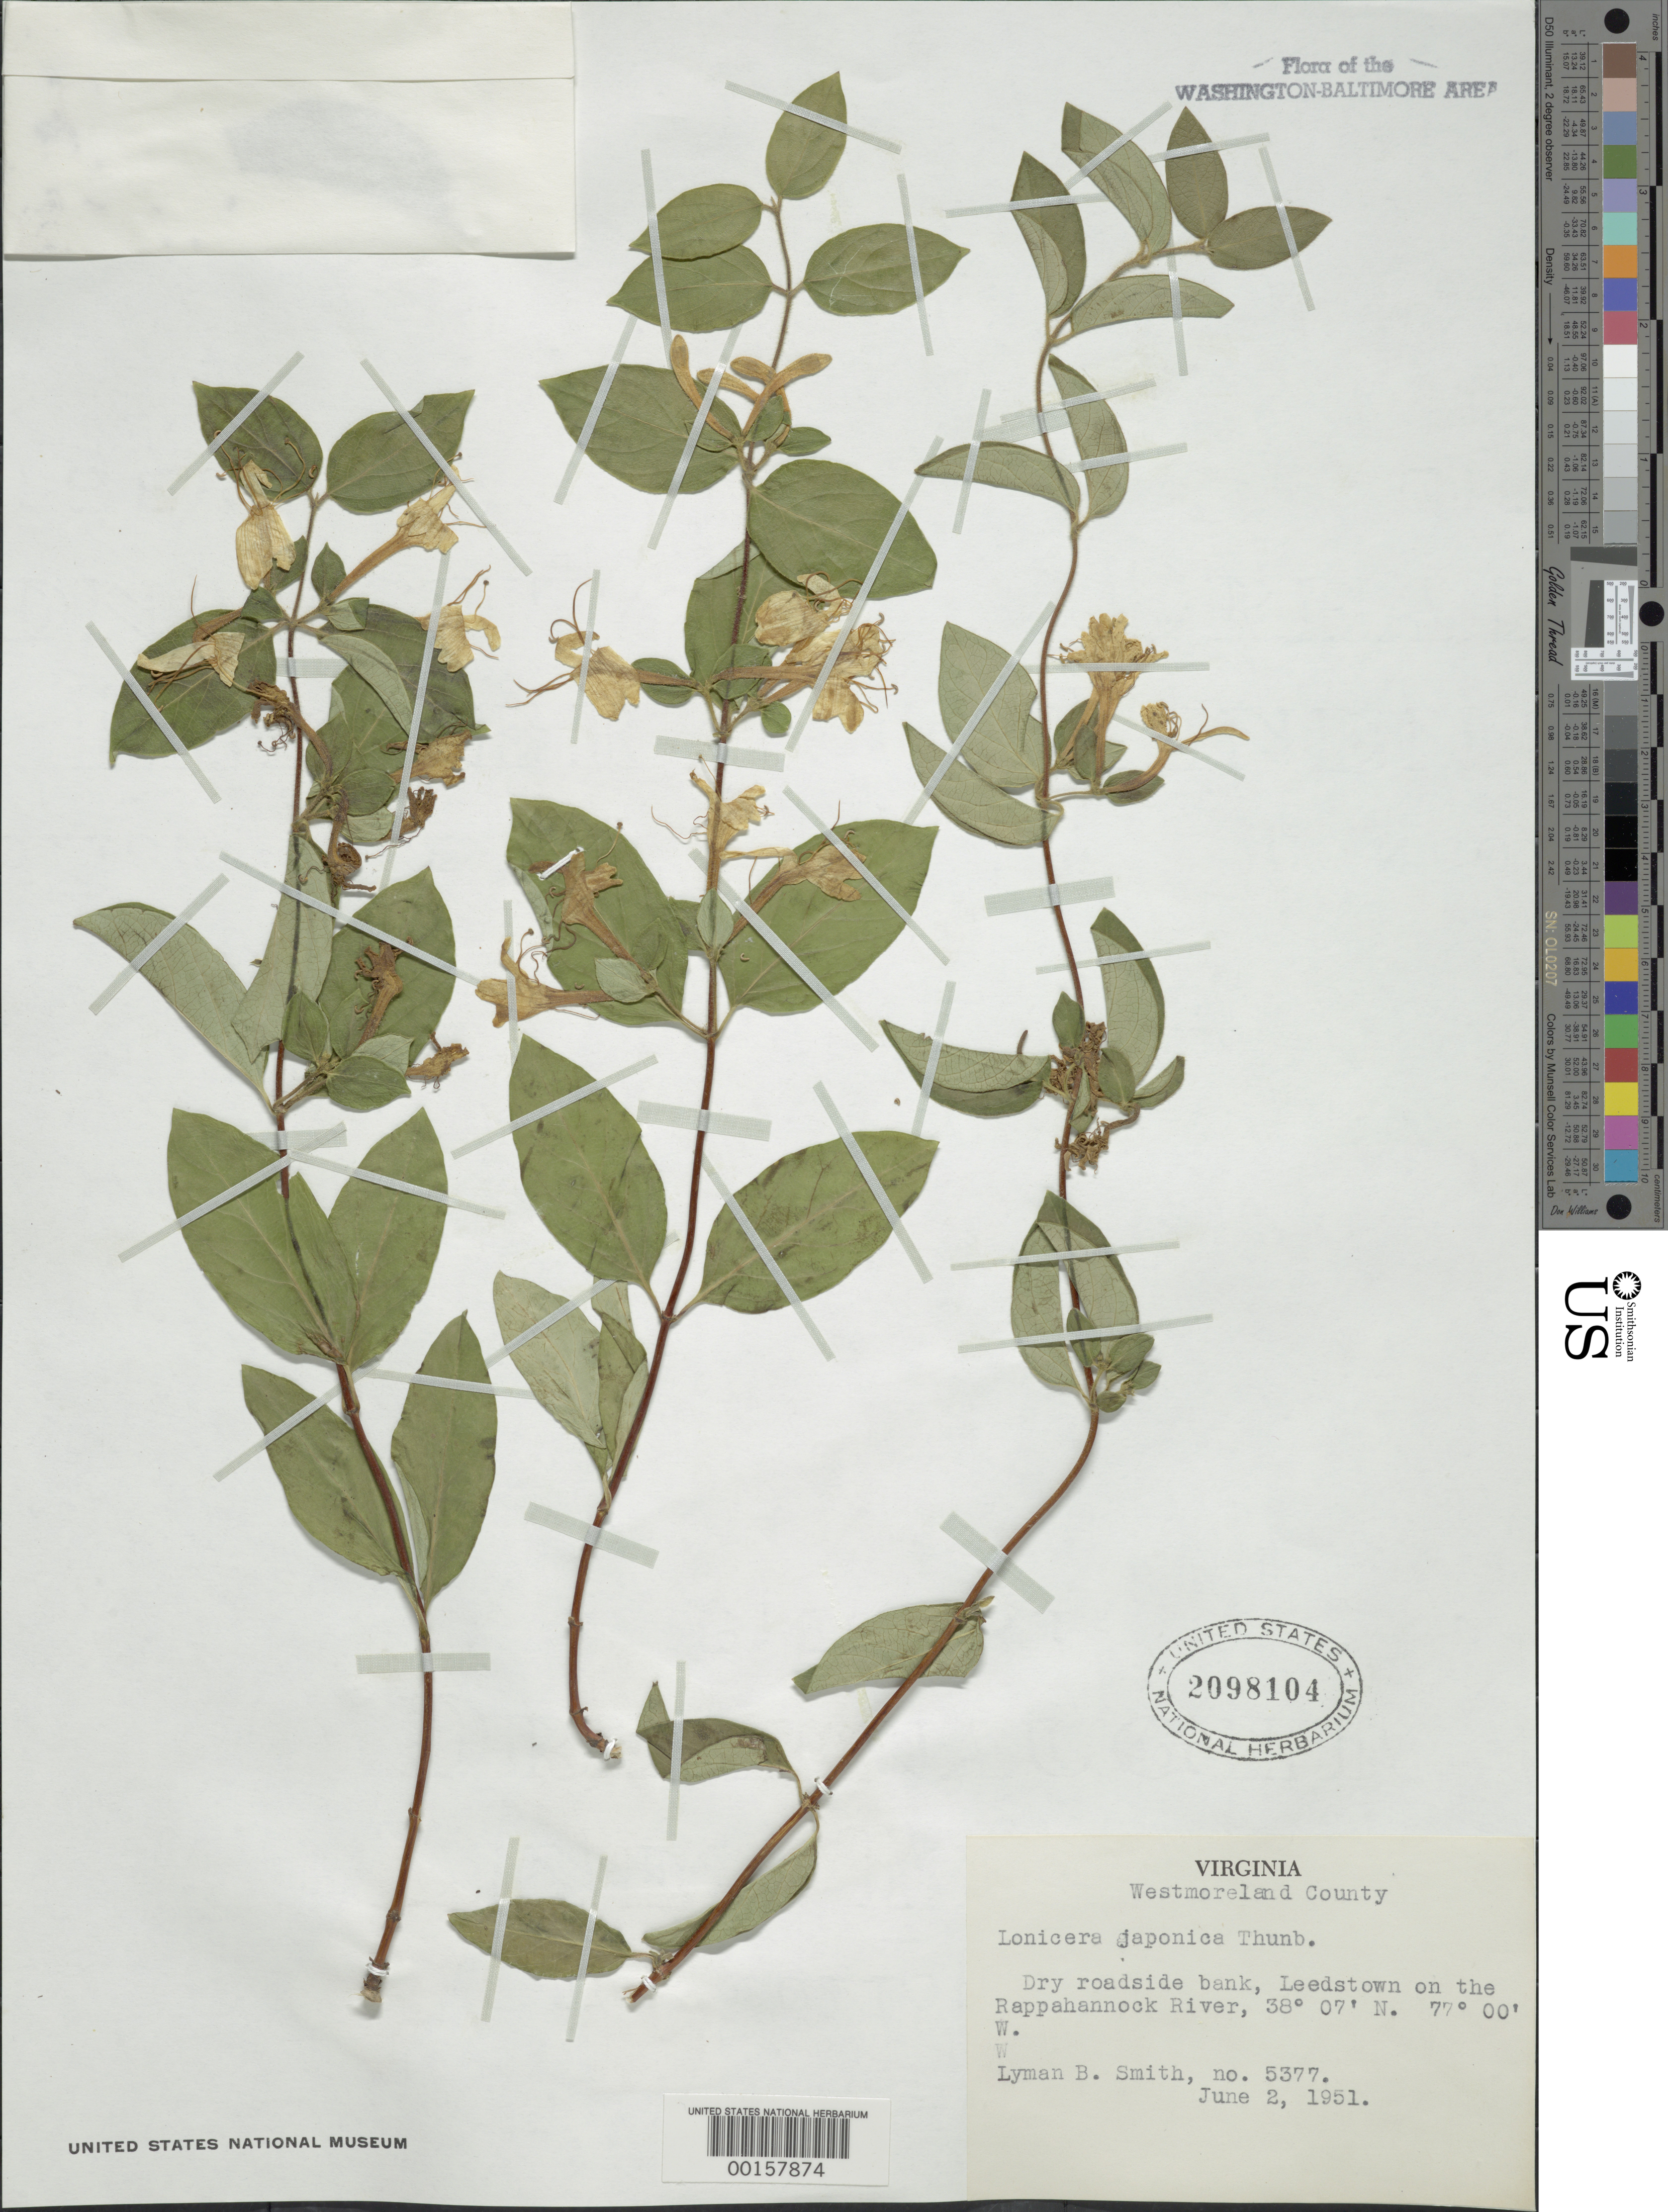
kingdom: Plantae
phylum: Tracheophyta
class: Magnoliopsida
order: Dipsacales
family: Caprifoliaceae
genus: Lonicera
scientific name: Lonicera japonica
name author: Thunb.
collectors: L. Smith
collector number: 5377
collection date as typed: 02 Jun 1951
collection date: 1951-06-02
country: United States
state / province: Virginia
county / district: Westmoreland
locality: Leedstown on the Rappahannock River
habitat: Dry roadside bank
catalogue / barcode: US 2098104